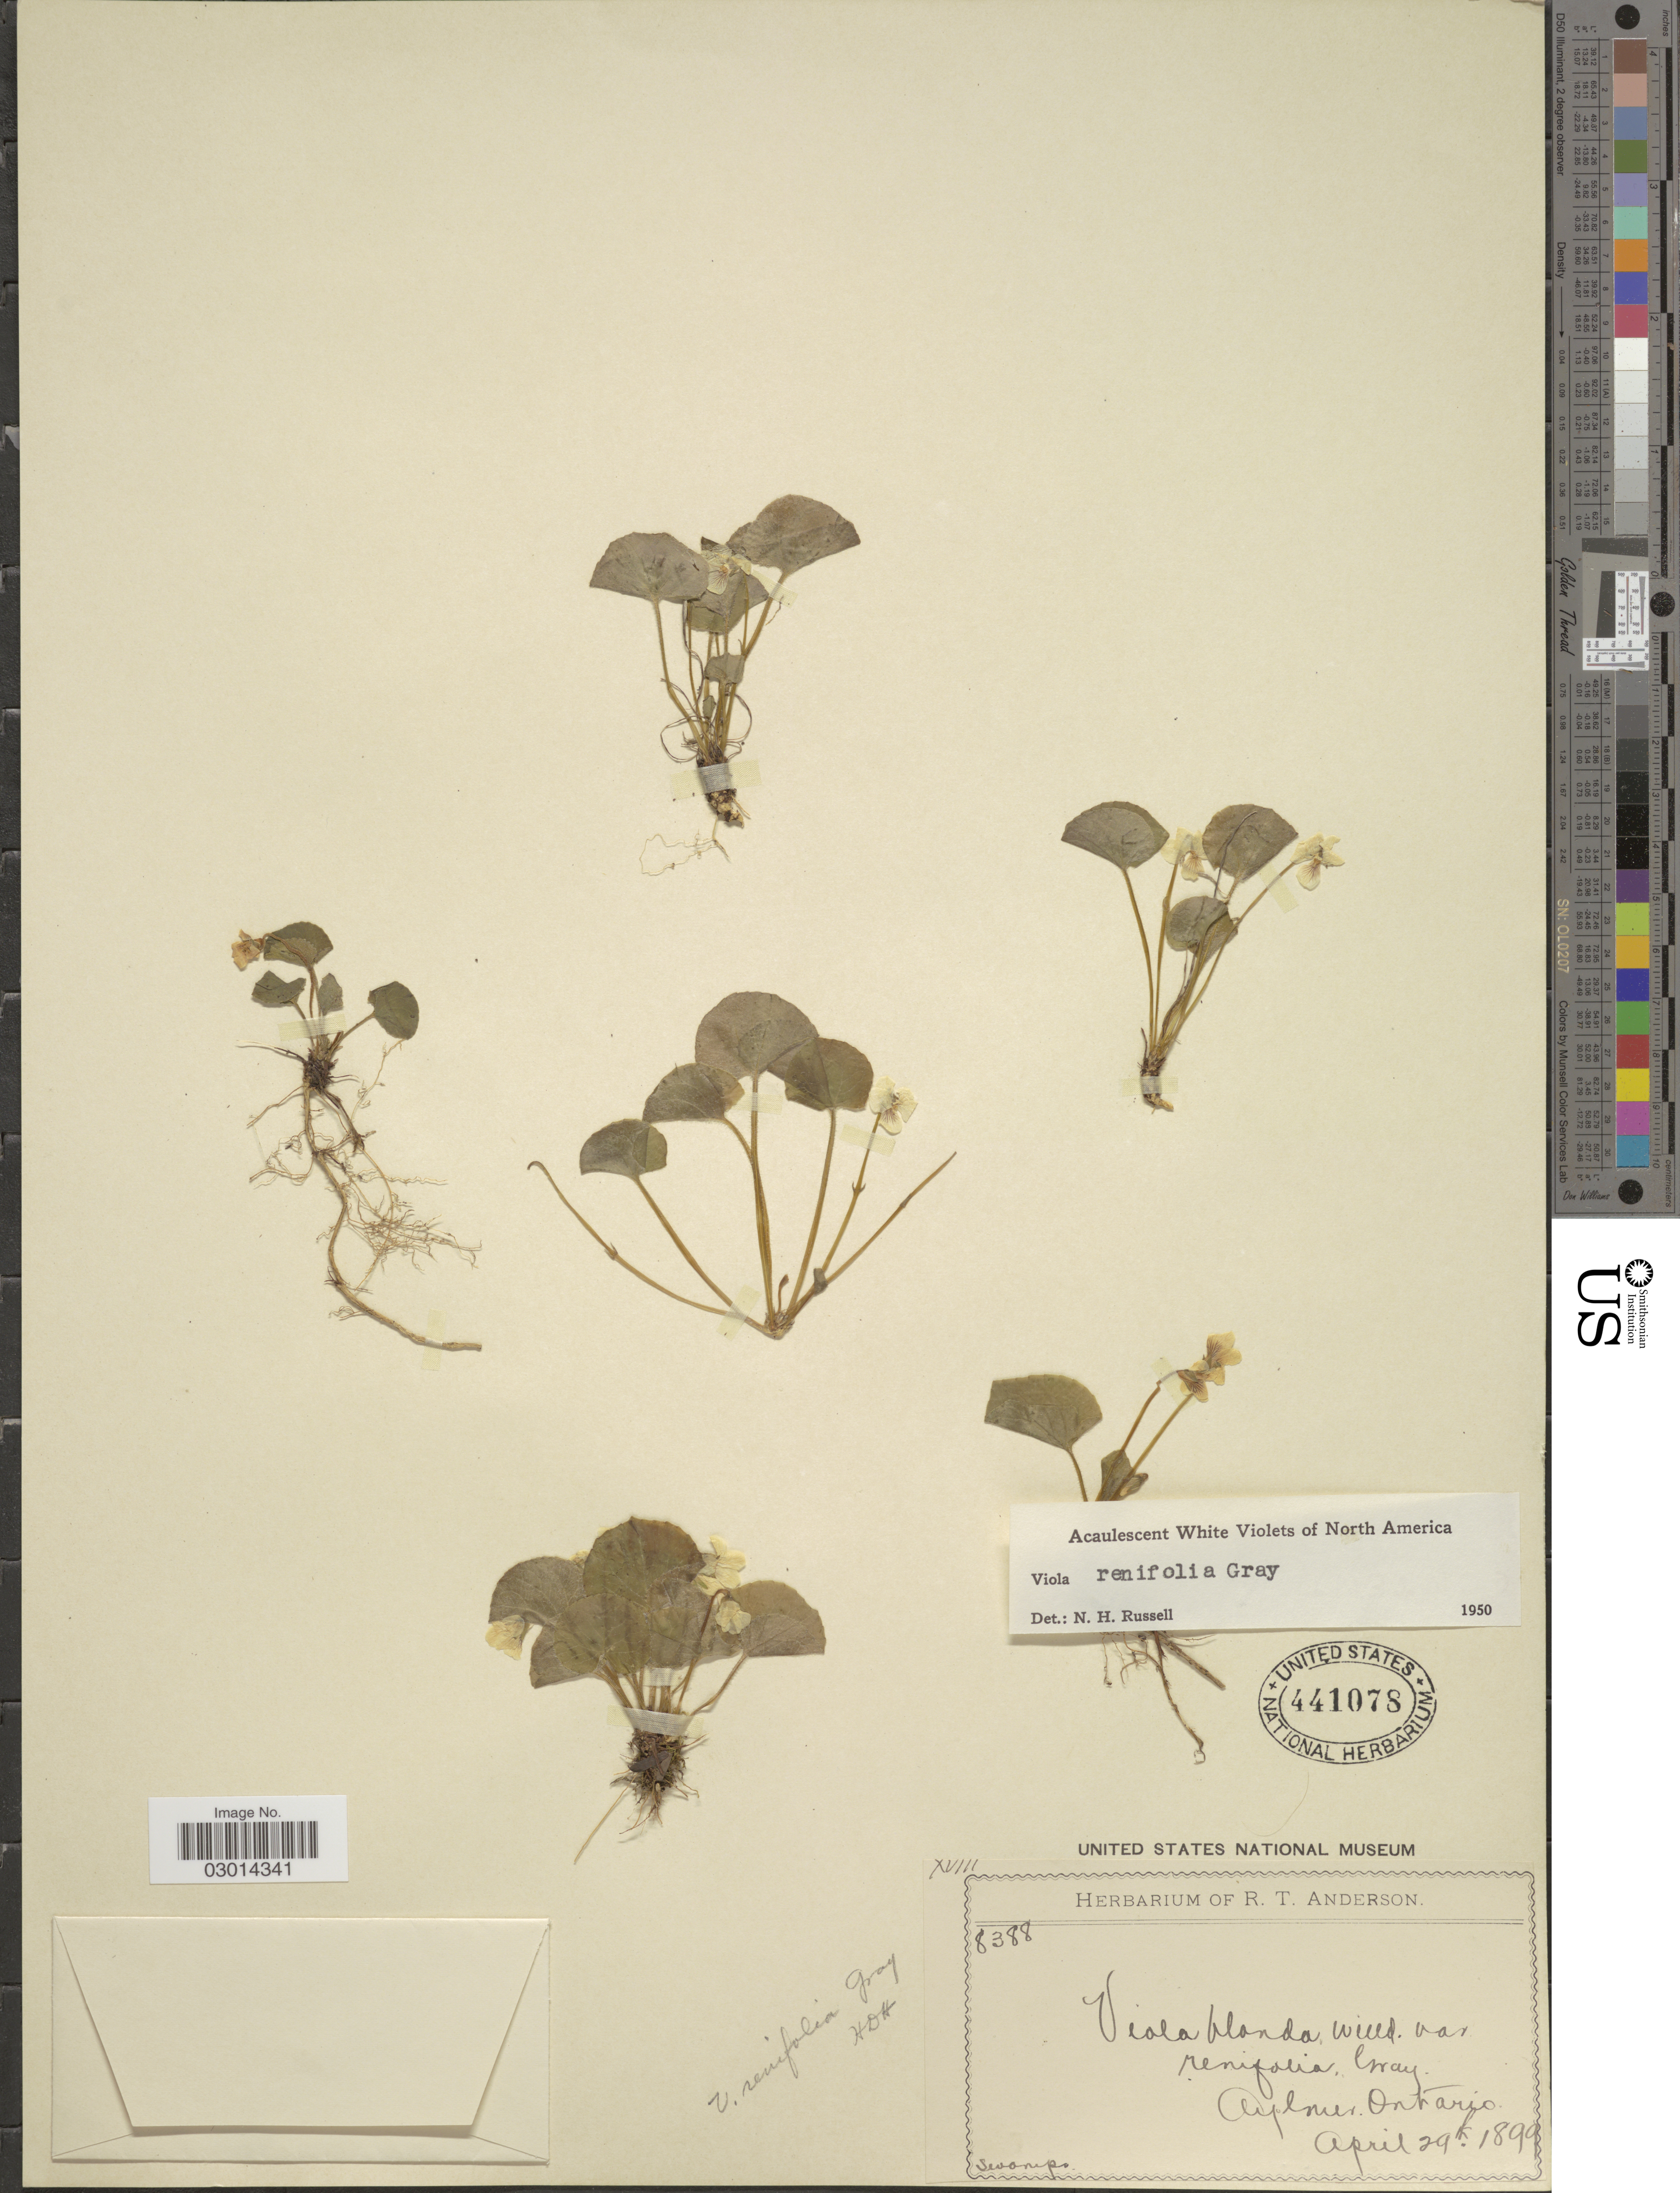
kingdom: Plantae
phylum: Tracheophyta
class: Magnoliopsida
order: Malpighiales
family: Violaceae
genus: Viola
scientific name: Viola renifolia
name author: A. Gray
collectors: Ex Herb. R. T. Anderson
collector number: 8388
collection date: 1899-04-29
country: Canada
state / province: Ontario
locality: Aylmer.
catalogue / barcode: US 441078